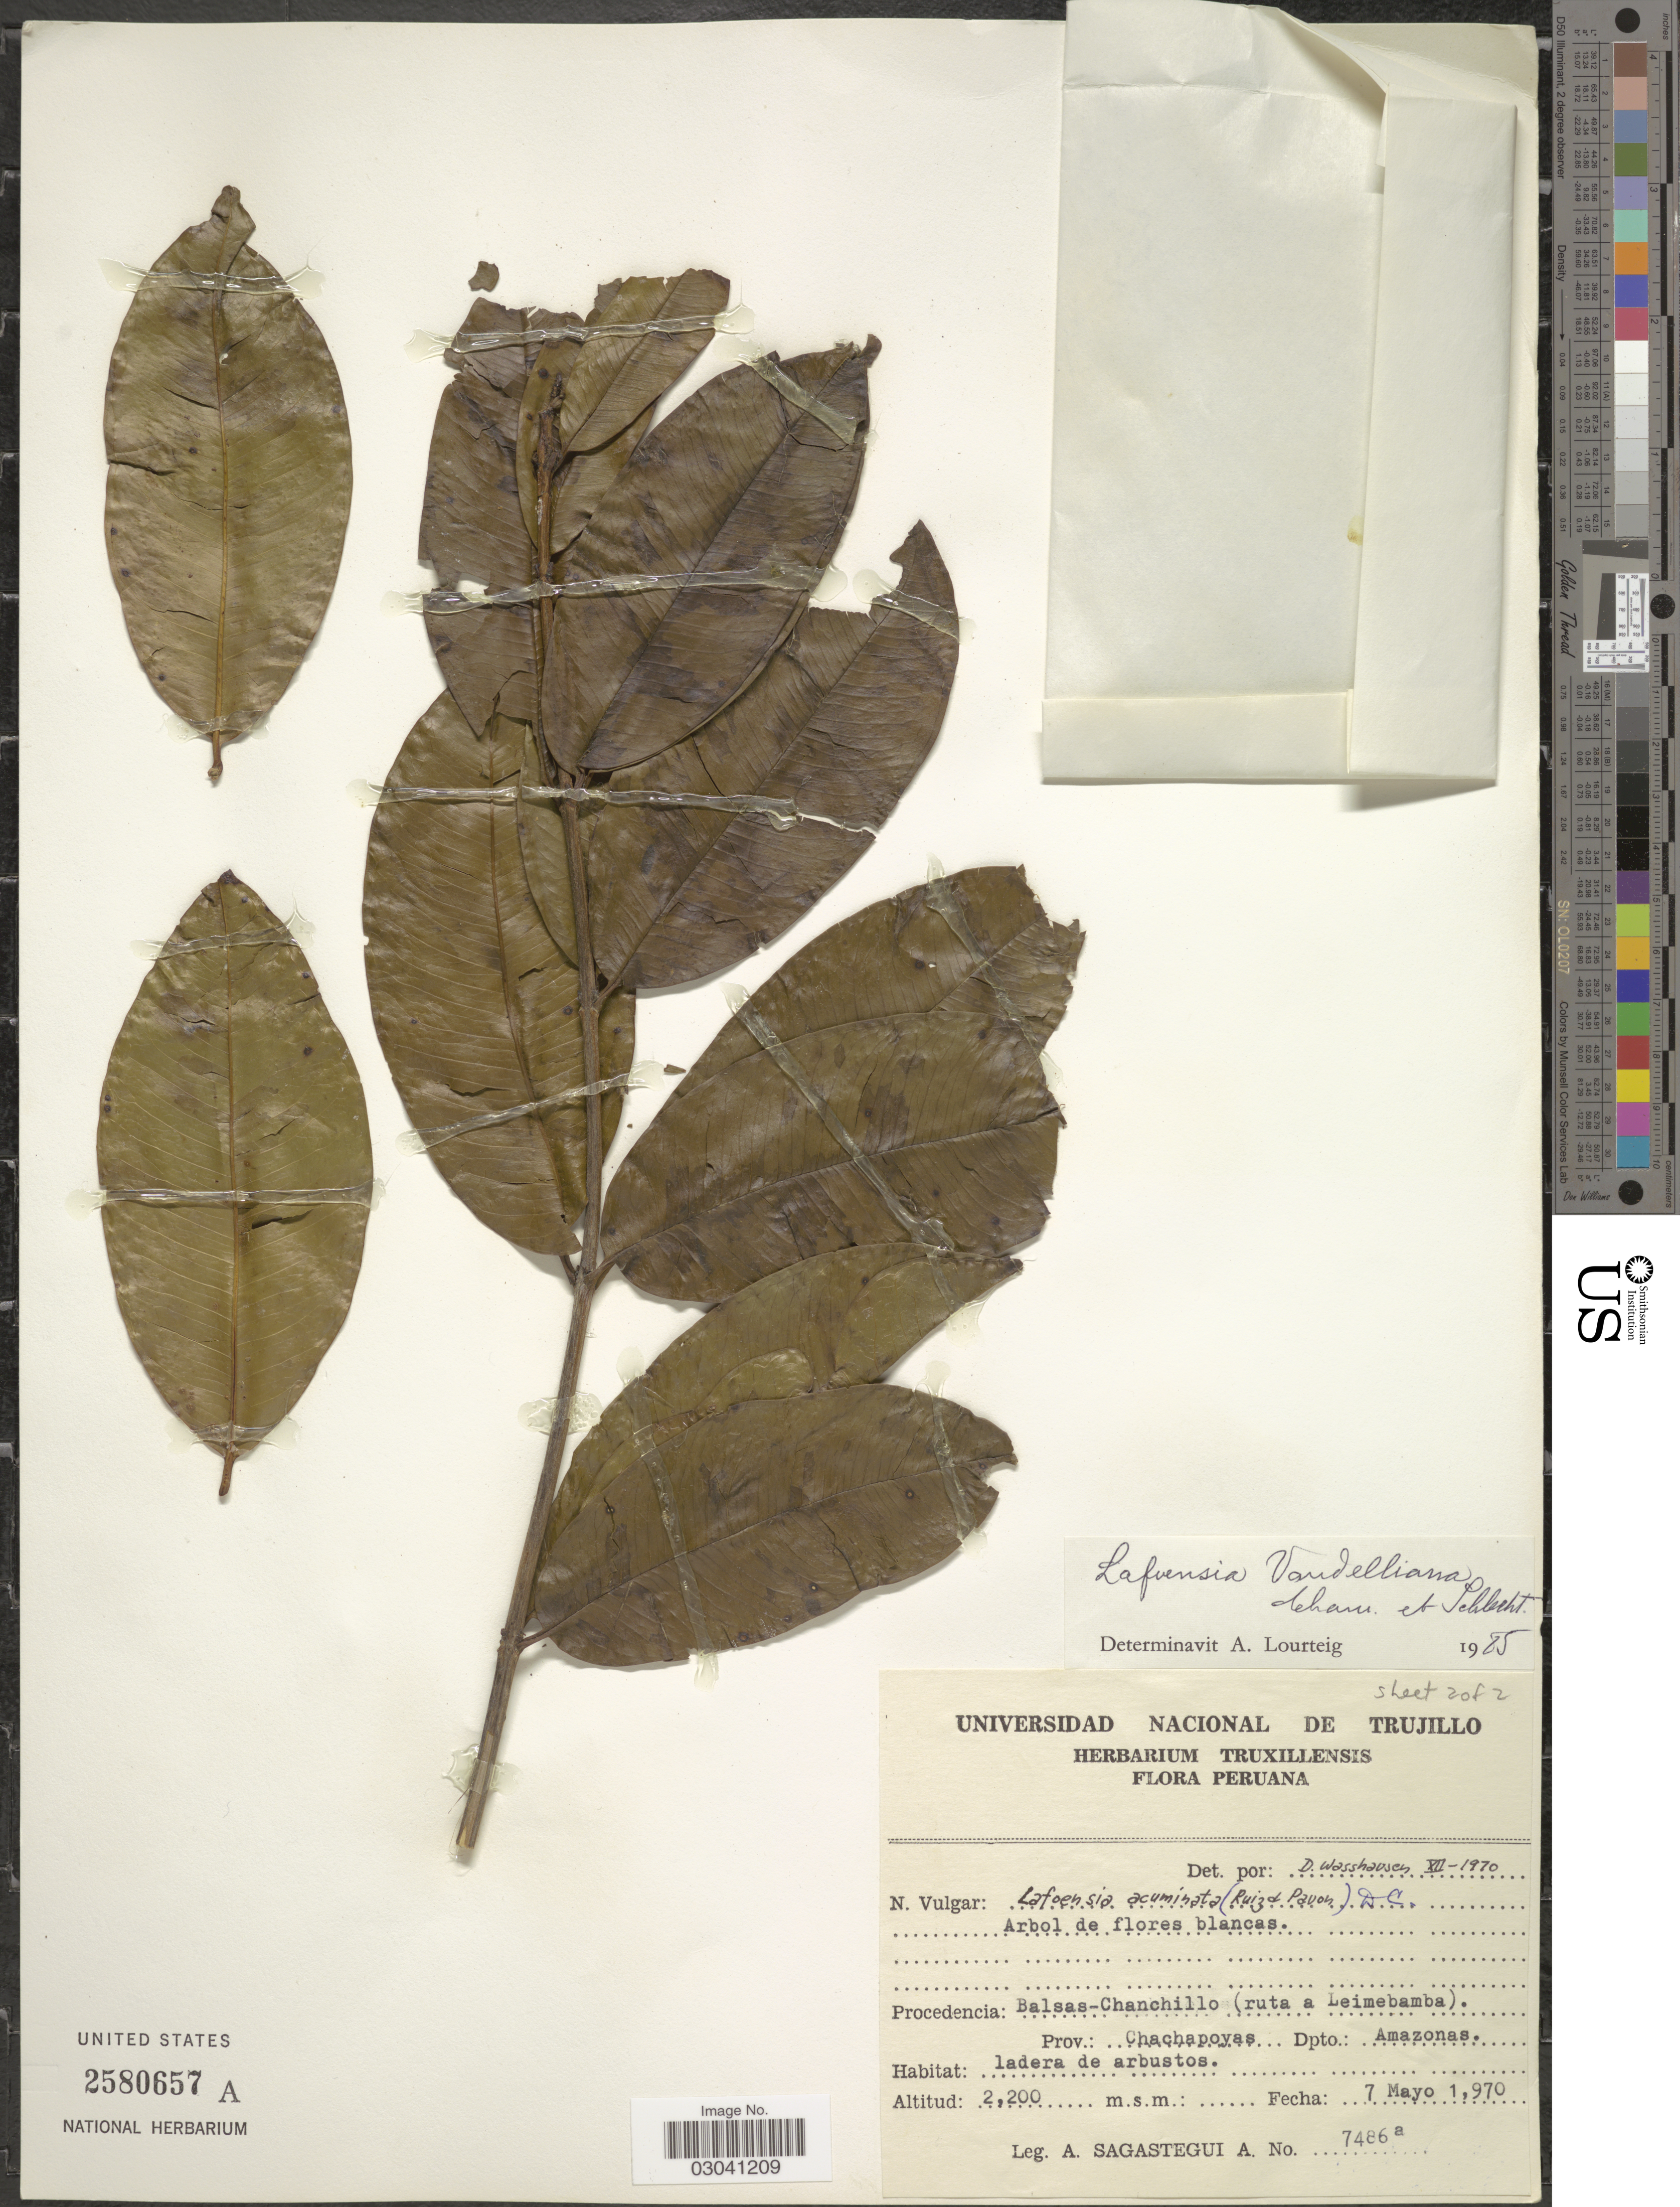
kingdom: Plantae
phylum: Tracheophyta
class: Magnoliopsida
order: Myrtales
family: Lythraceae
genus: Lafoensia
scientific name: Lafoensia vandelliana subsp. vandelliana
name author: Cham. & Schlecht.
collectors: A. Sagástegui A.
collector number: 7486a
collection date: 1970-05-07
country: Peru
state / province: Amazonas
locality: Procedencia: Balsas-Chanchillo (Ruta a Leimebamba), Prov. Chachapoyas, Dpto.: Amazonas.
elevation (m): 2200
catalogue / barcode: US 2580657A